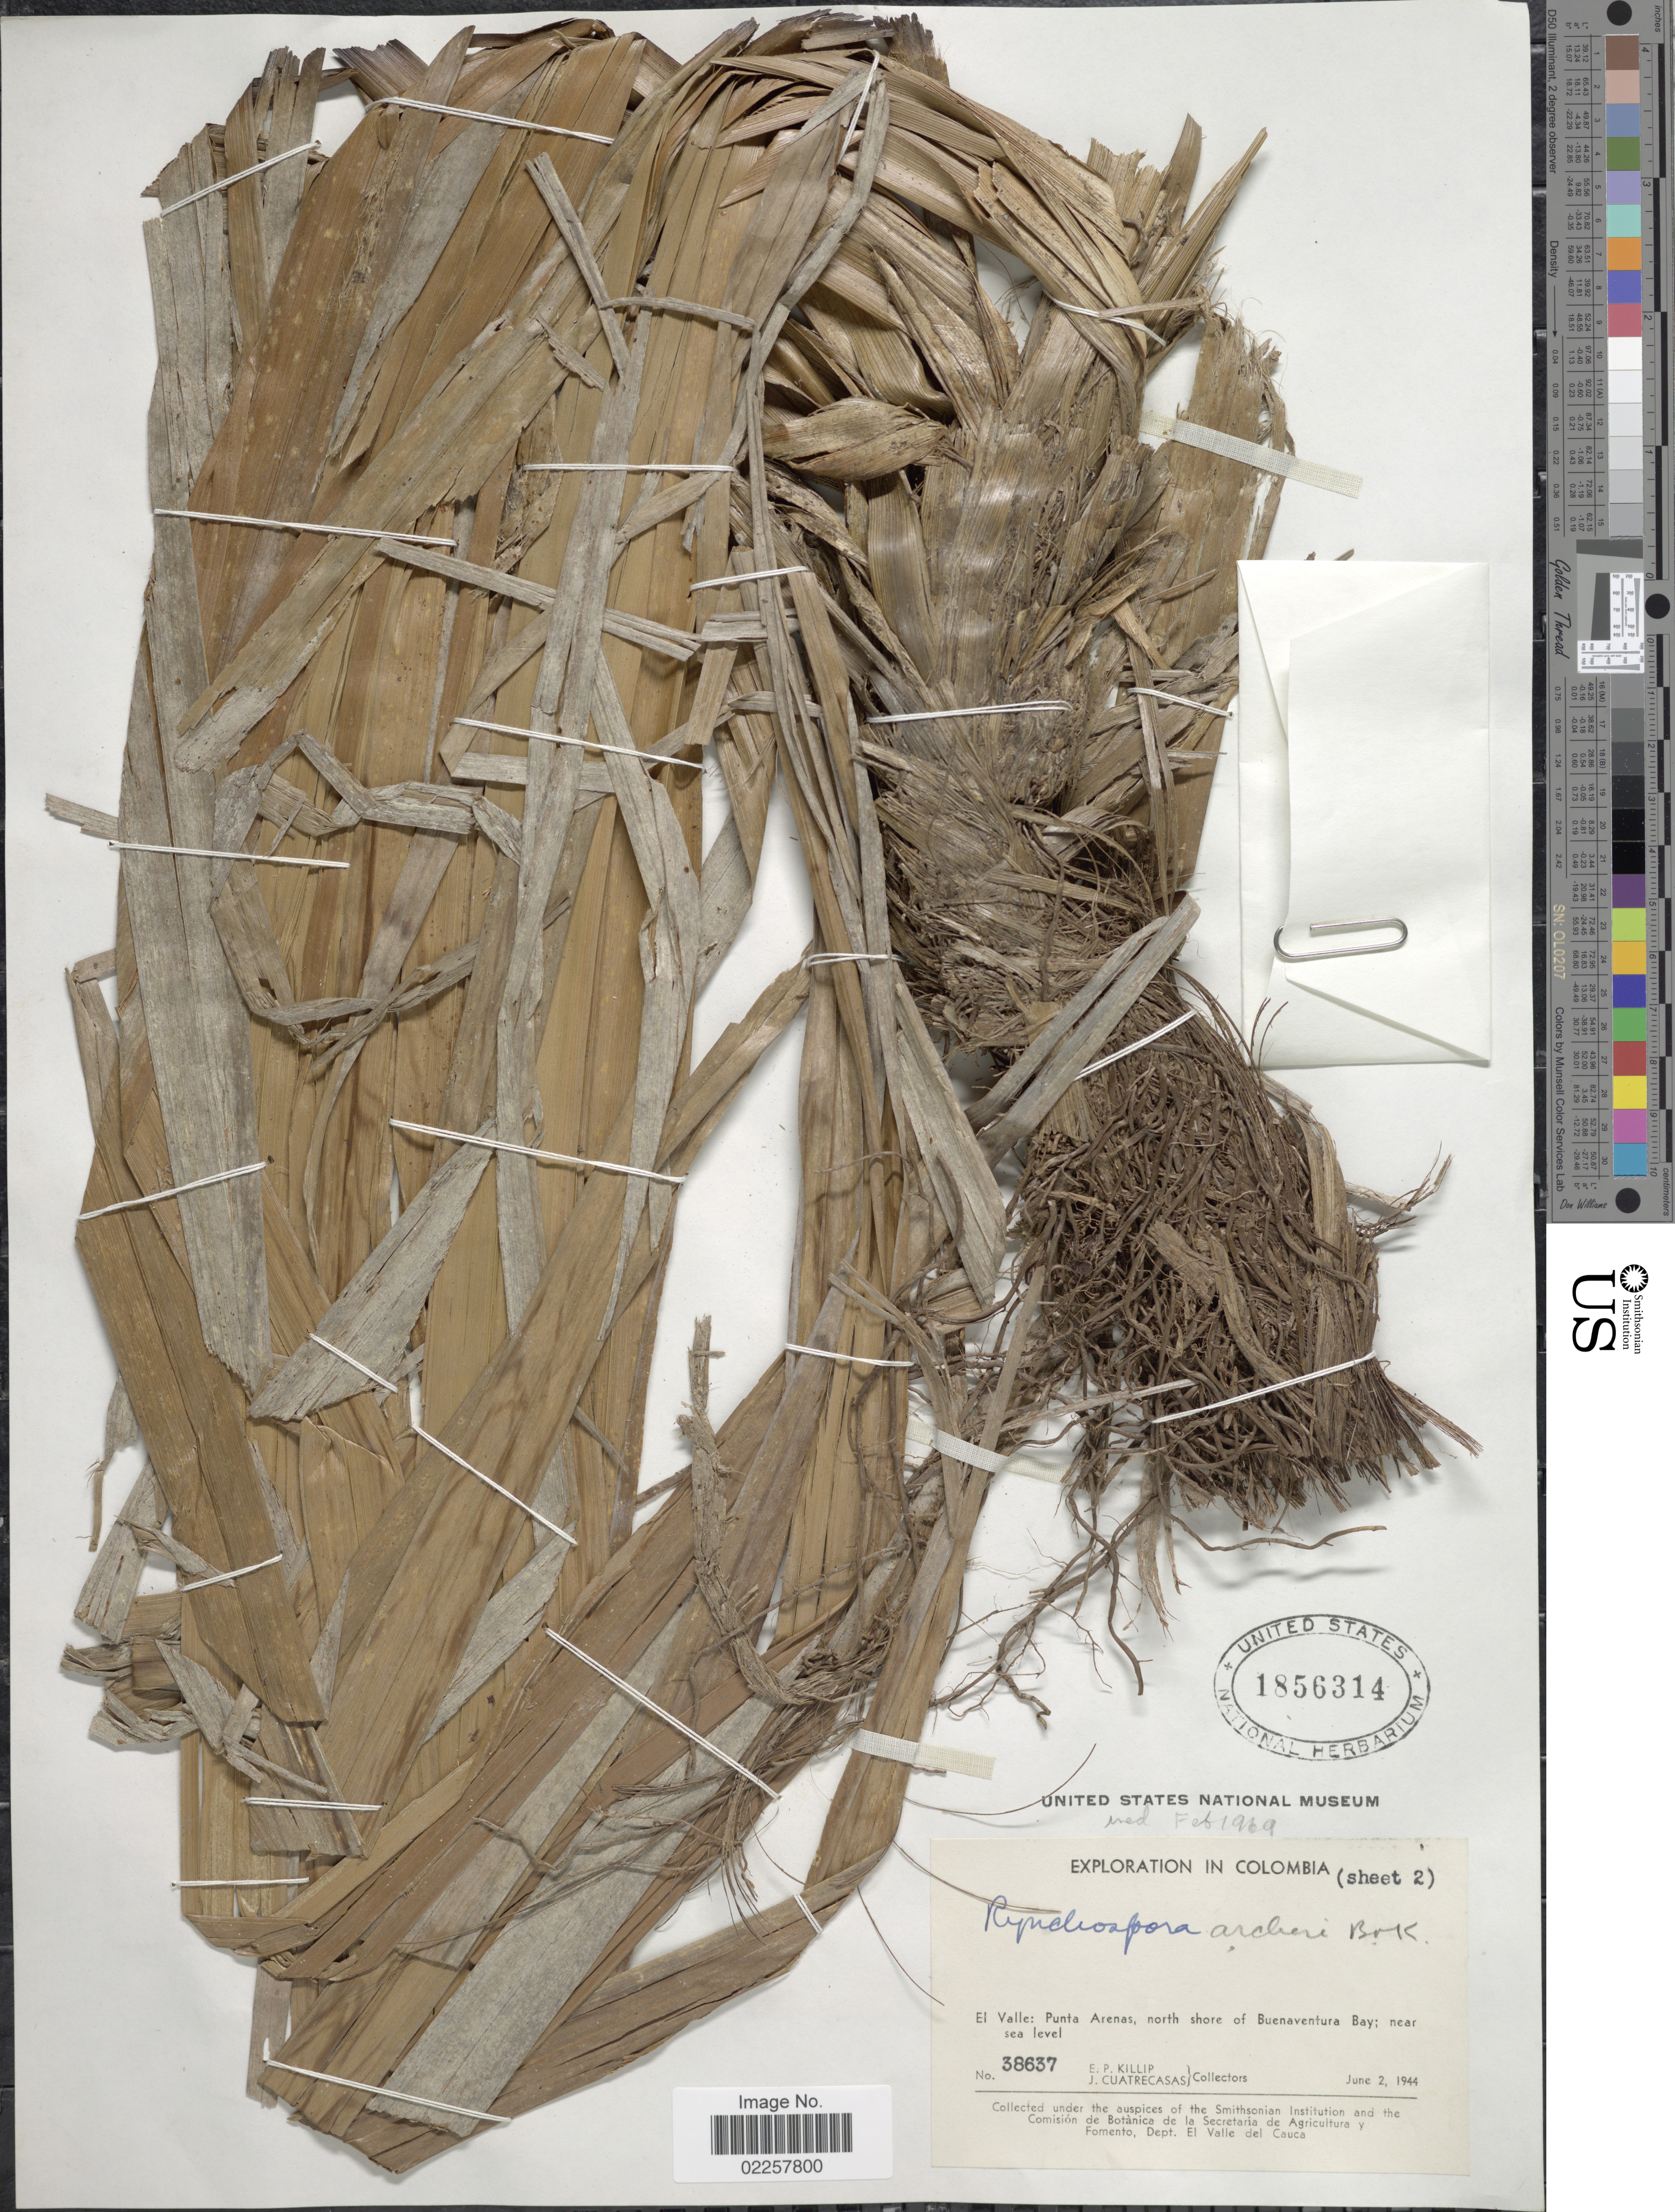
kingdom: Plantae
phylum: Tracheophyta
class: Liliopsida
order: Poales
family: Cyperaceae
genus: Rhynchospora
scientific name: Rhynchospora sp.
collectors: E. P. Killip & J. Cuatrecasas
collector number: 38637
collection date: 1944-06-02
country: Colombia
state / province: Valle del Cauca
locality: El Valle: Punta Arenas, north shore of Buenaventura Bay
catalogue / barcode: US 1856314